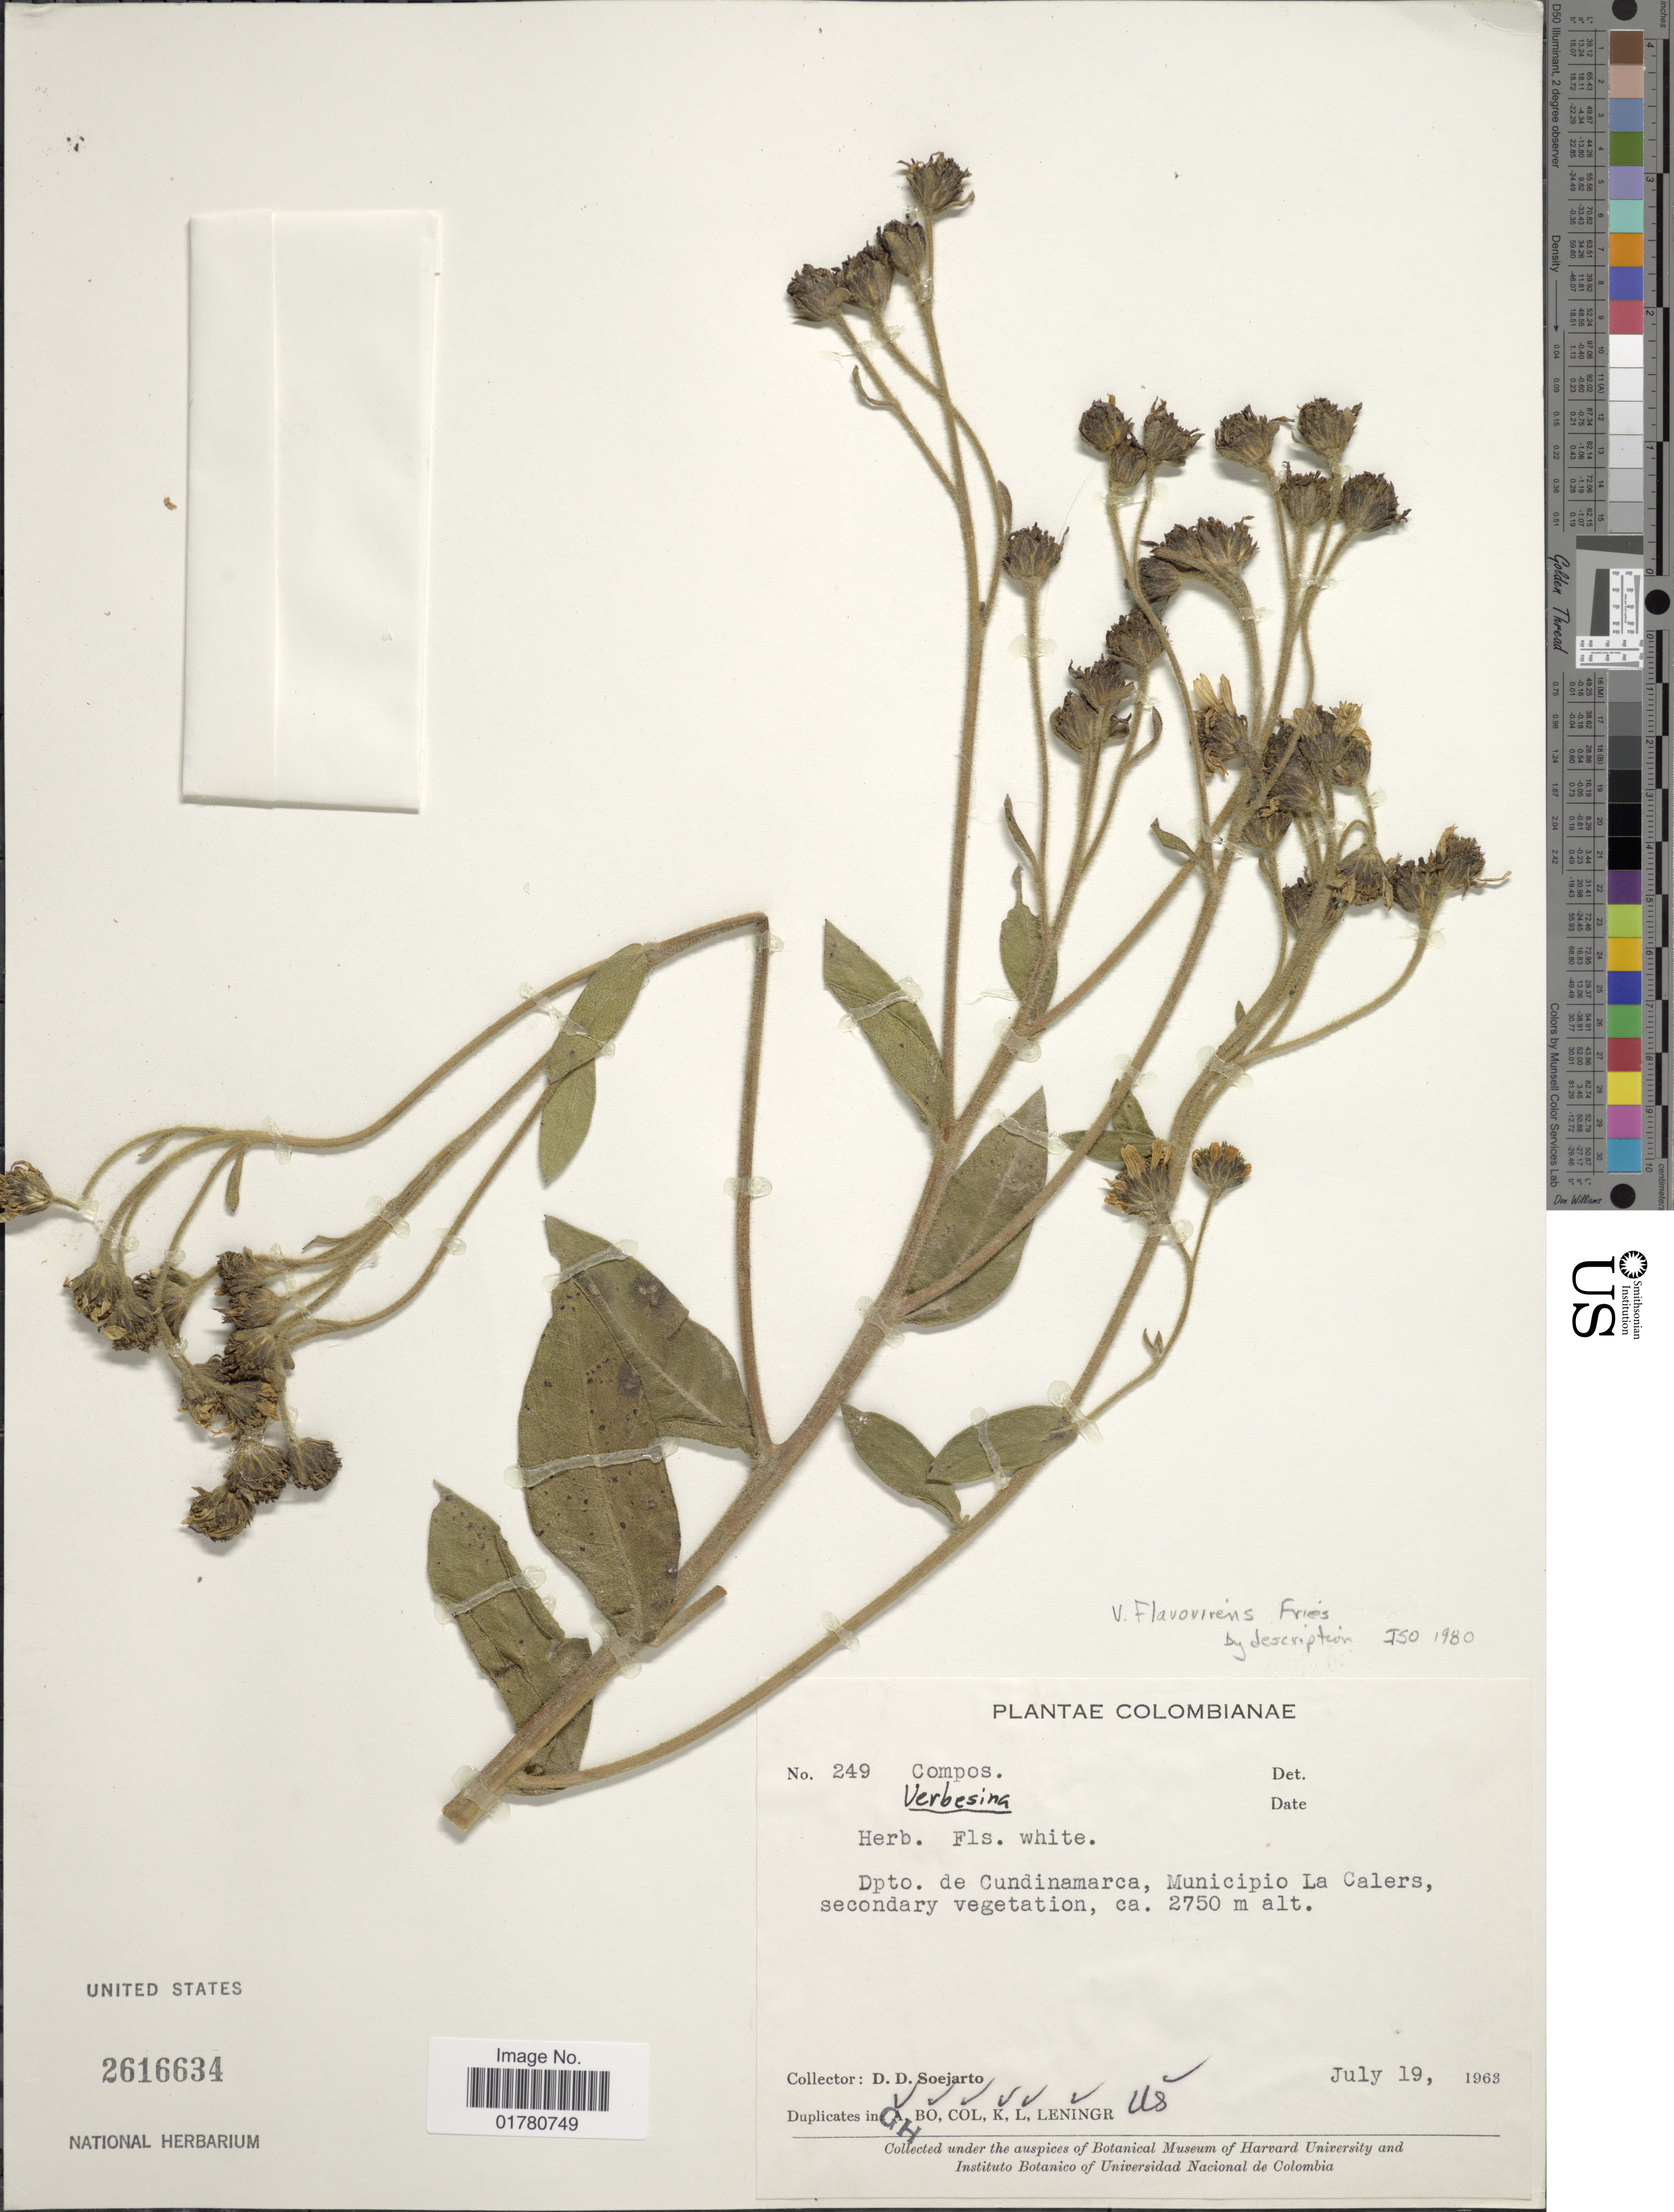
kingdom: Plantae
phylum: Tracheophyta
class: Magnoliopsida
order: Asterales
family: Asteraceae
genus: Verbesina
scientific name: Verbesina elegans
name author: Kunth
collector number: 249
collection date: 1963-07-19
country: Colombia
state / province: Cundinamarca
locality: Dpto de Cundinamarca, Municipio La Calers, secondary vegetation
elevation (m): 2750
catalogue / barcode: US 2616634